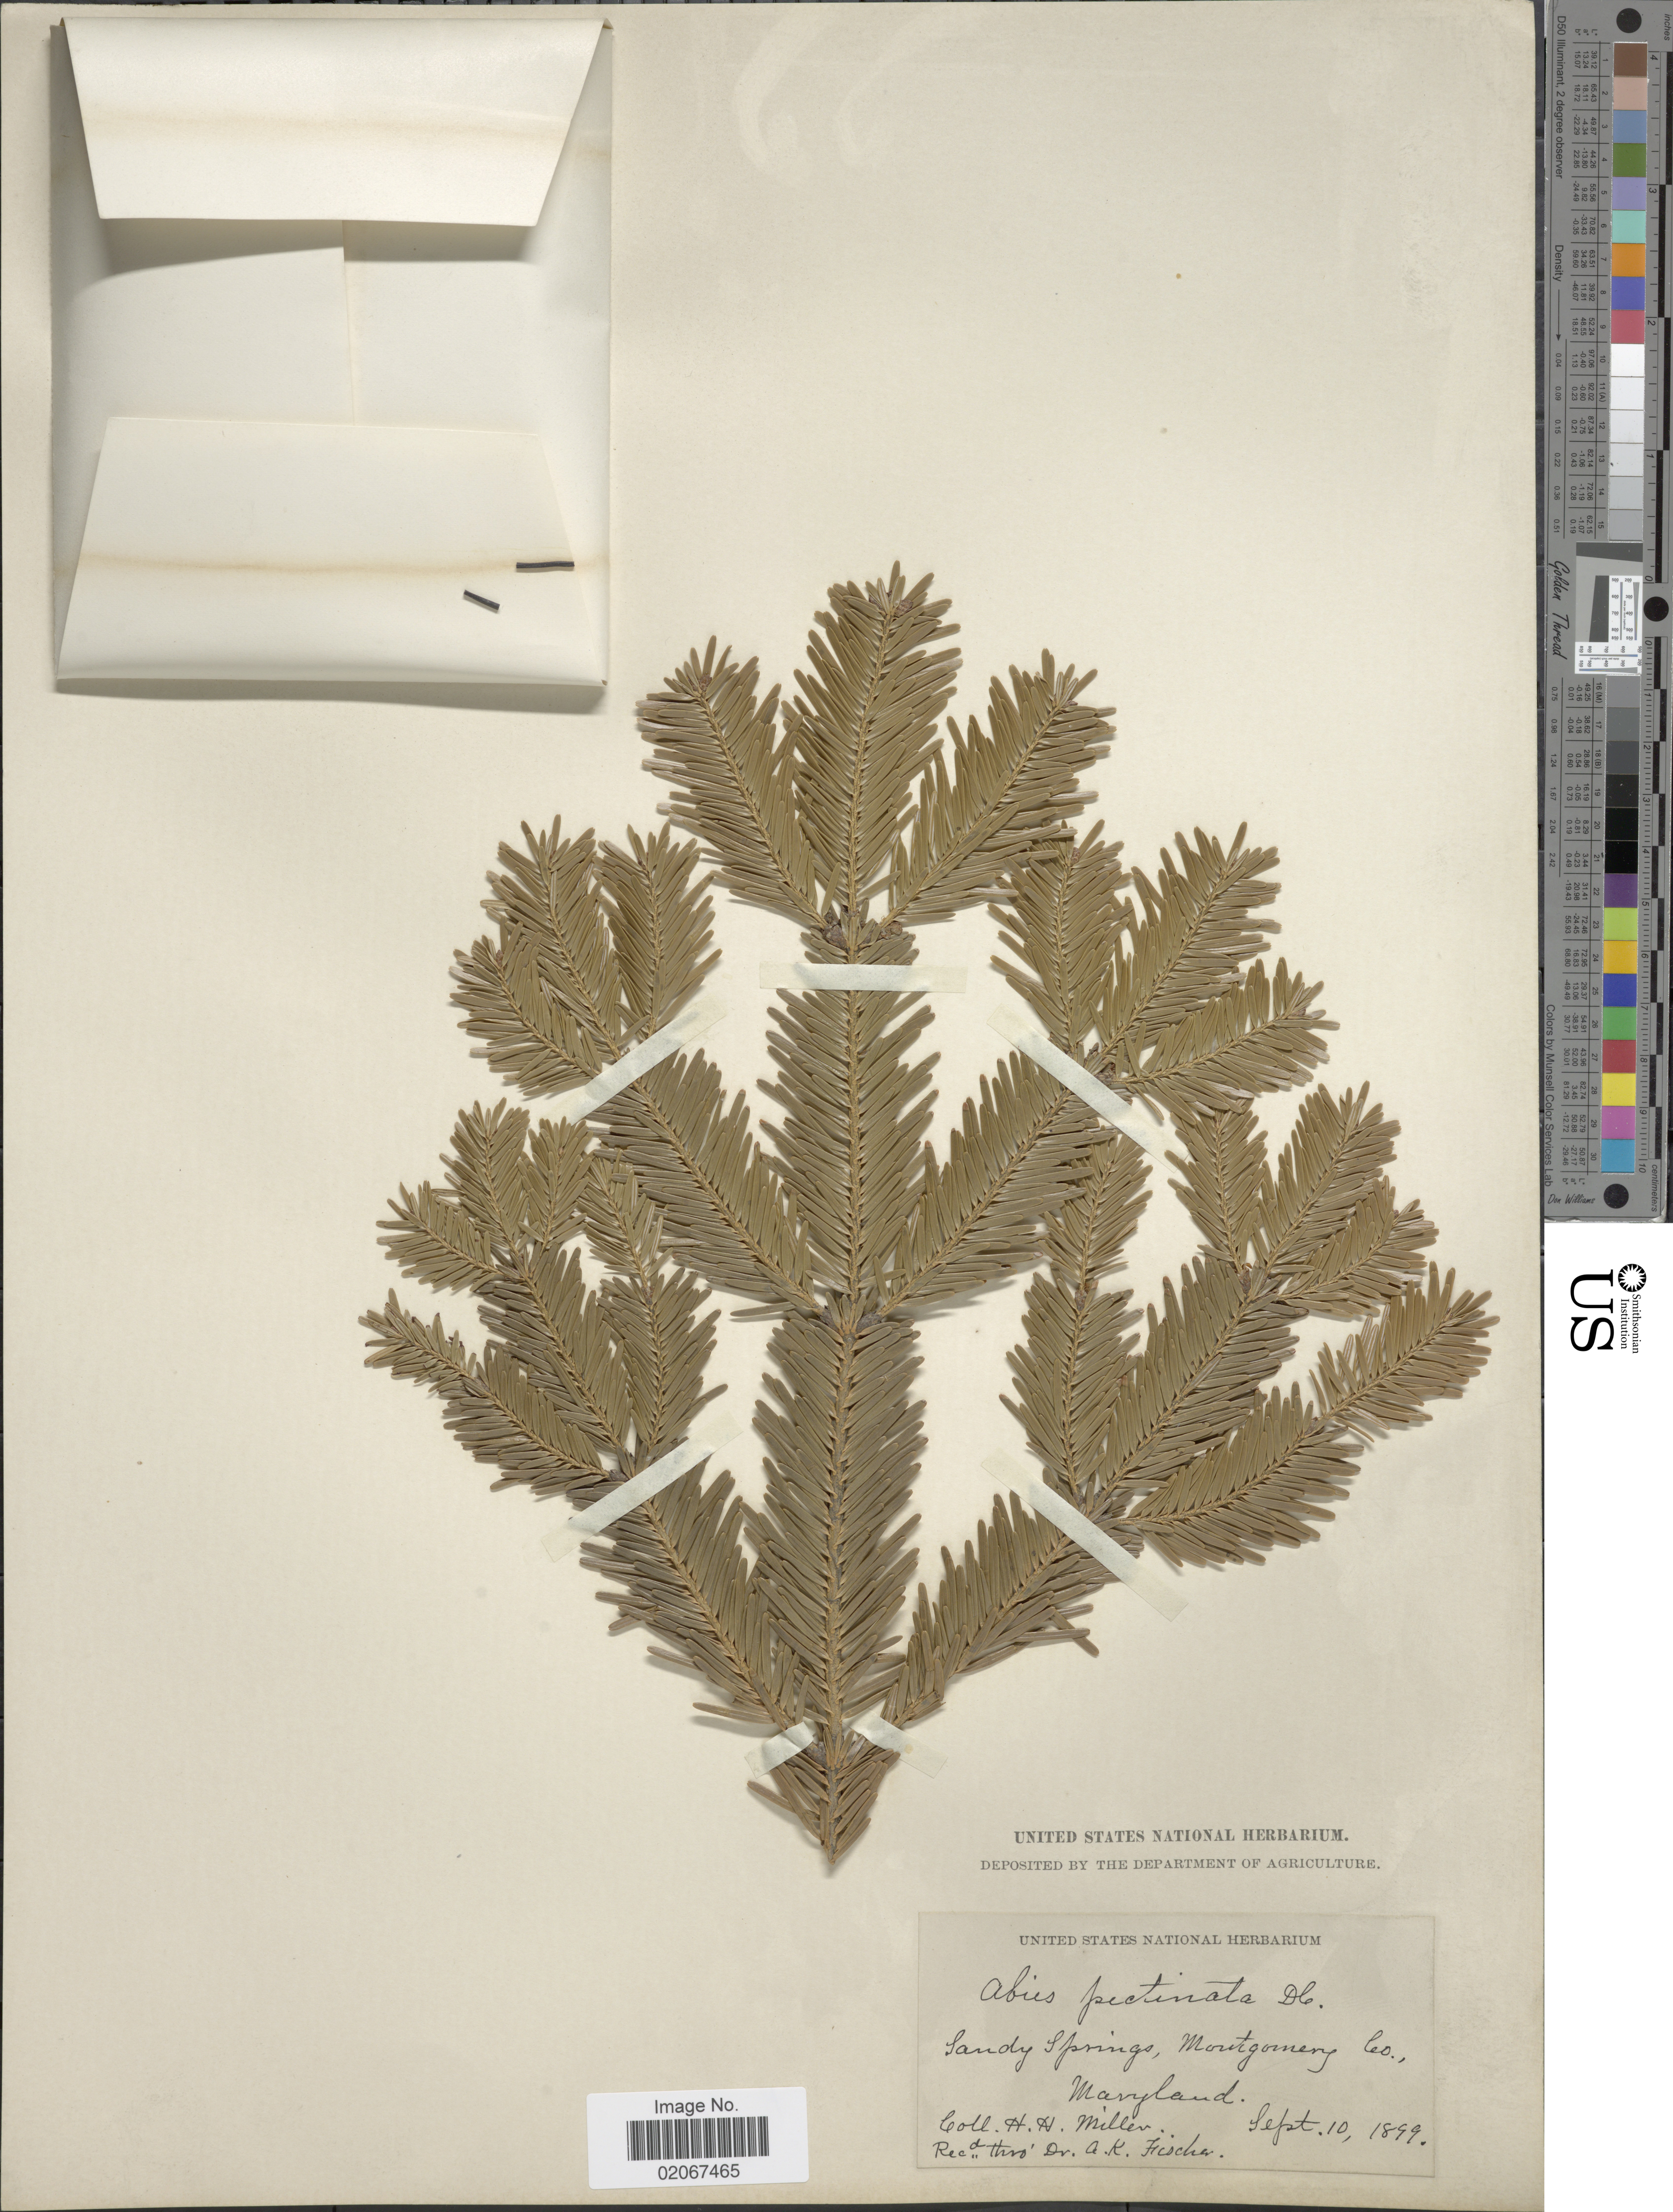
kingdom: Plantae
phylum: Tracheophyta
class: Pinopsida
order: Pinales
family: Pinaceae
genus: Abies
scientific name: Abies pectinata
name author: (Lam.) DC.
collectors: H. H. Miller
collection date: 1899-09-10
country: United States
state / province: Maryland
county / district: Montgomery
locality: Sandy Springs, Montgomery Co., Maryland.